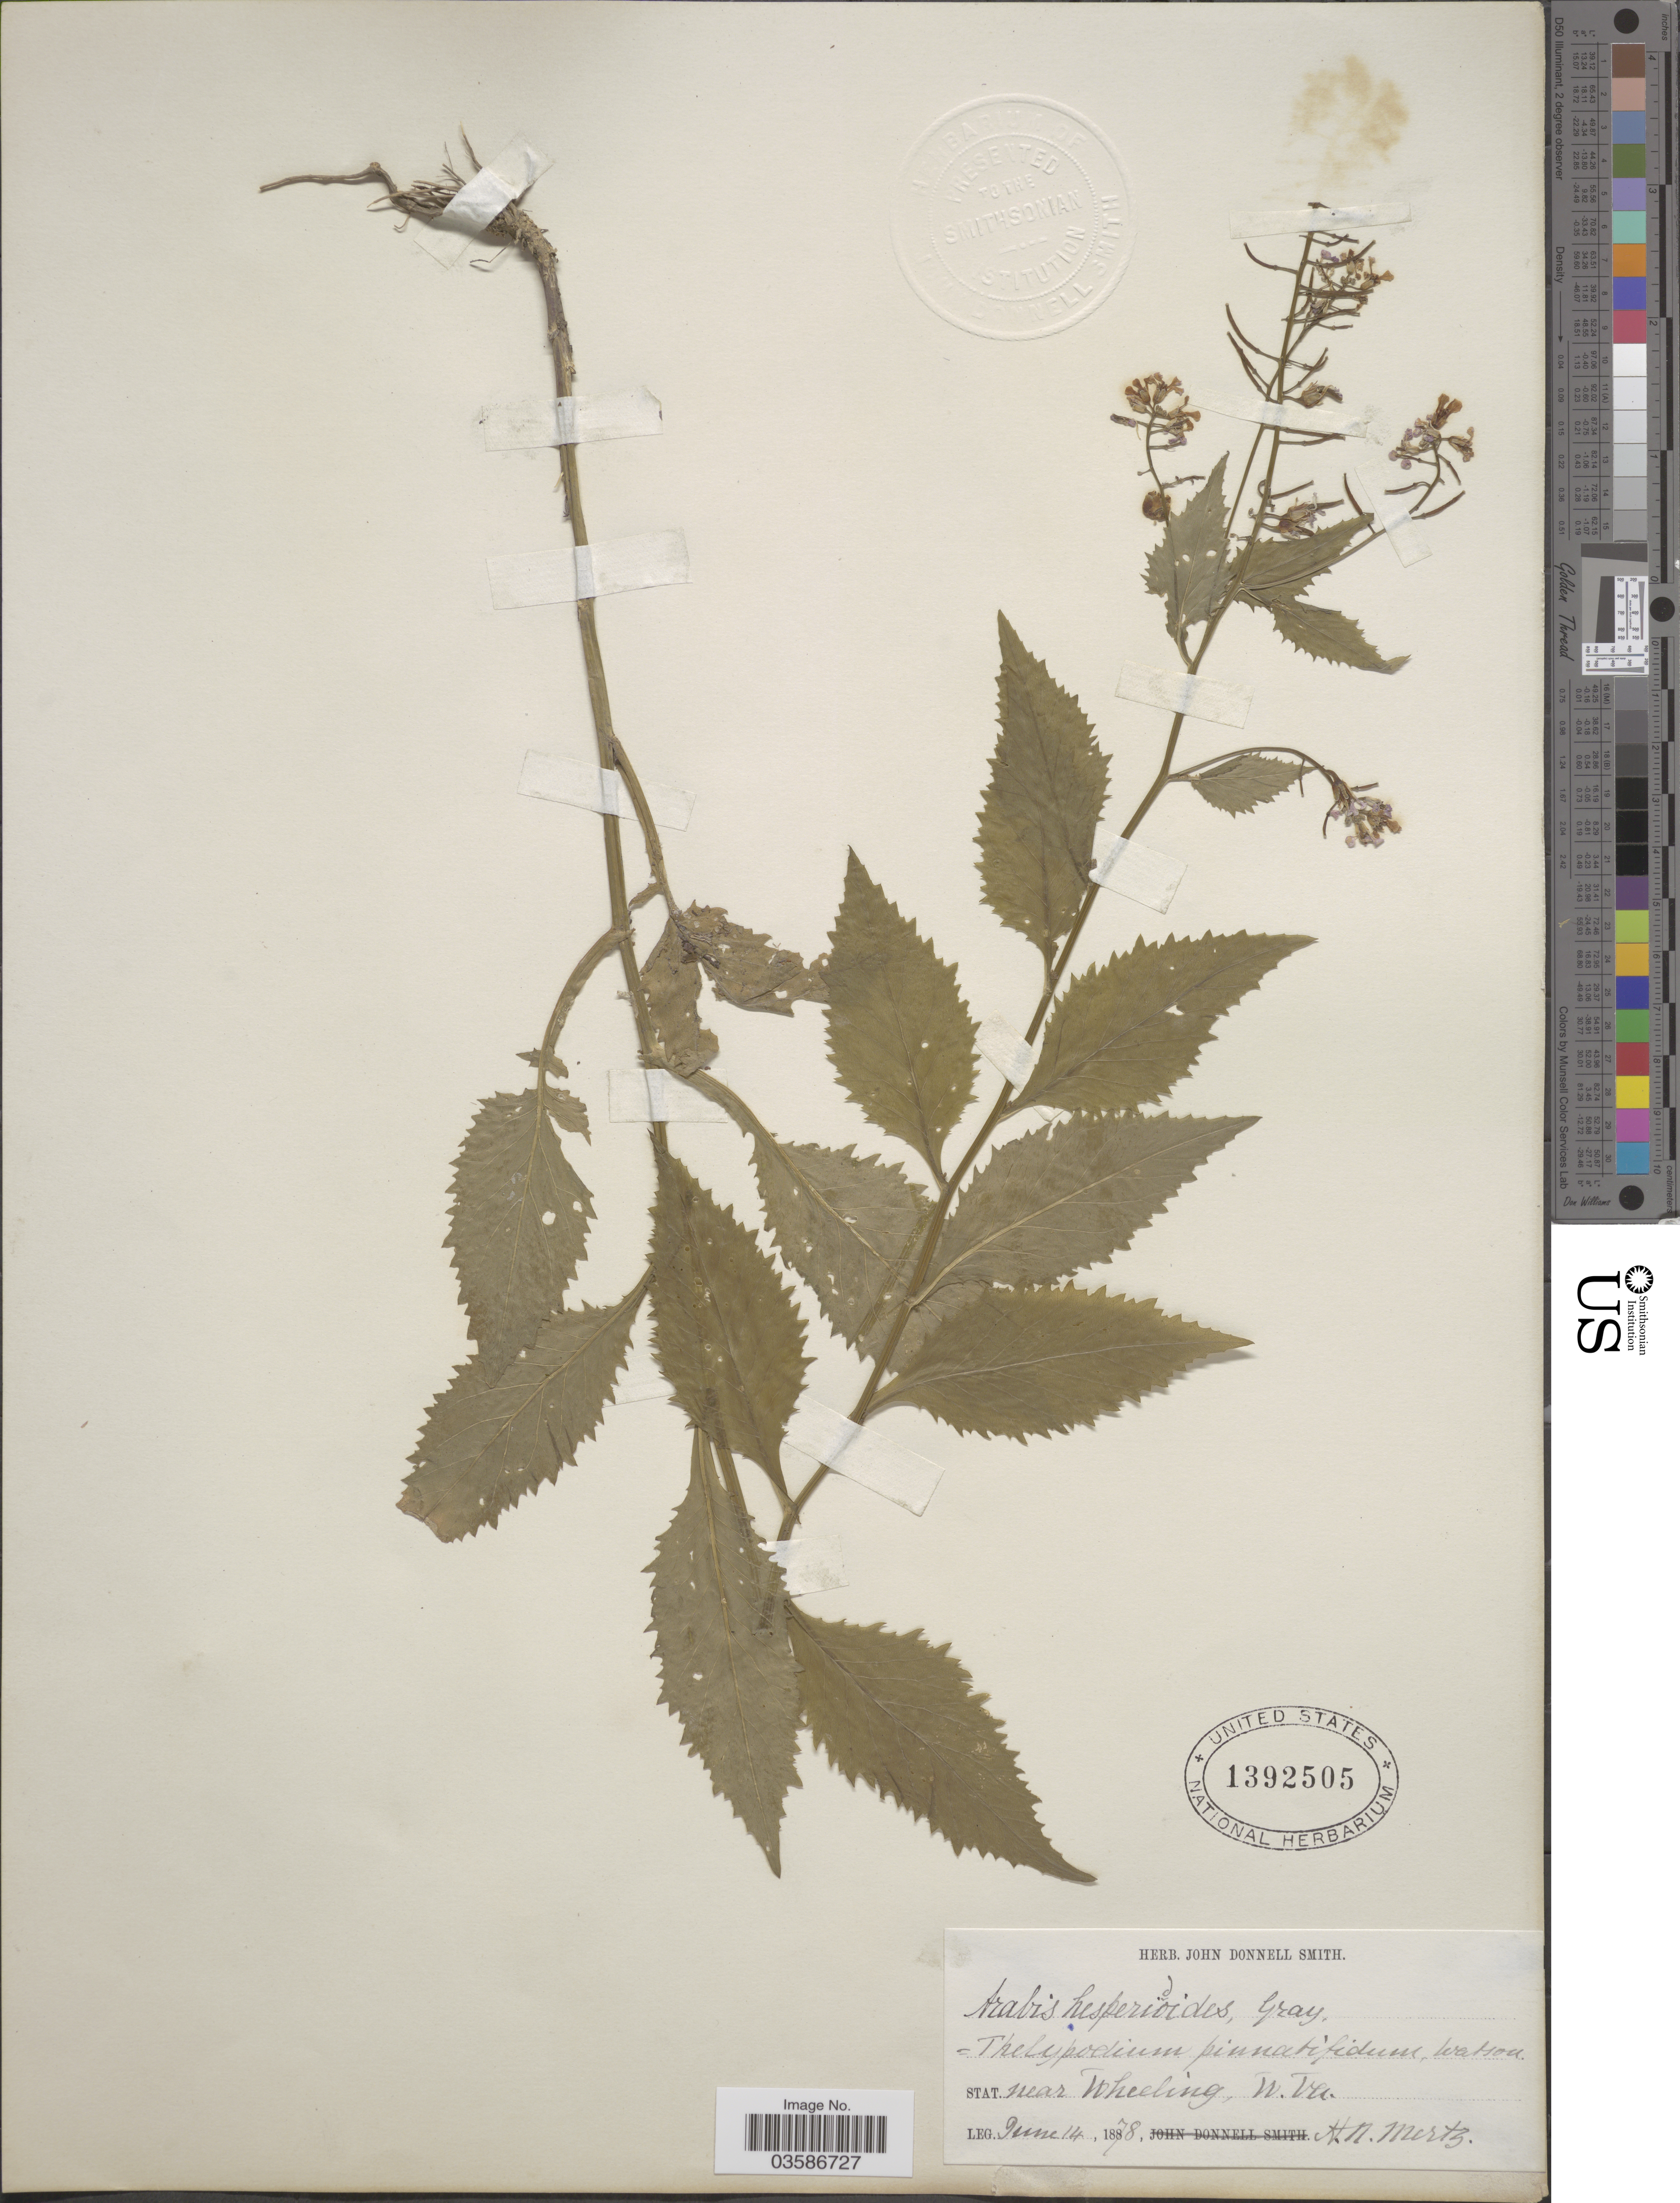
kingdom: Plantae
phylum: Tracheophyta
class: Magnoliopsida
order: Brassicales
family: Brassicaceae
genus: Iodanthus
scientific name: Iodanthus pinnatifidus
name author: (Michx.) Steud.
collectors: H. Mertz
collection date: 1878-06-14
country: United States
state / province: West Virginia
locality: Stat. near Wheeling.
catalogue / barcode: US 1392505